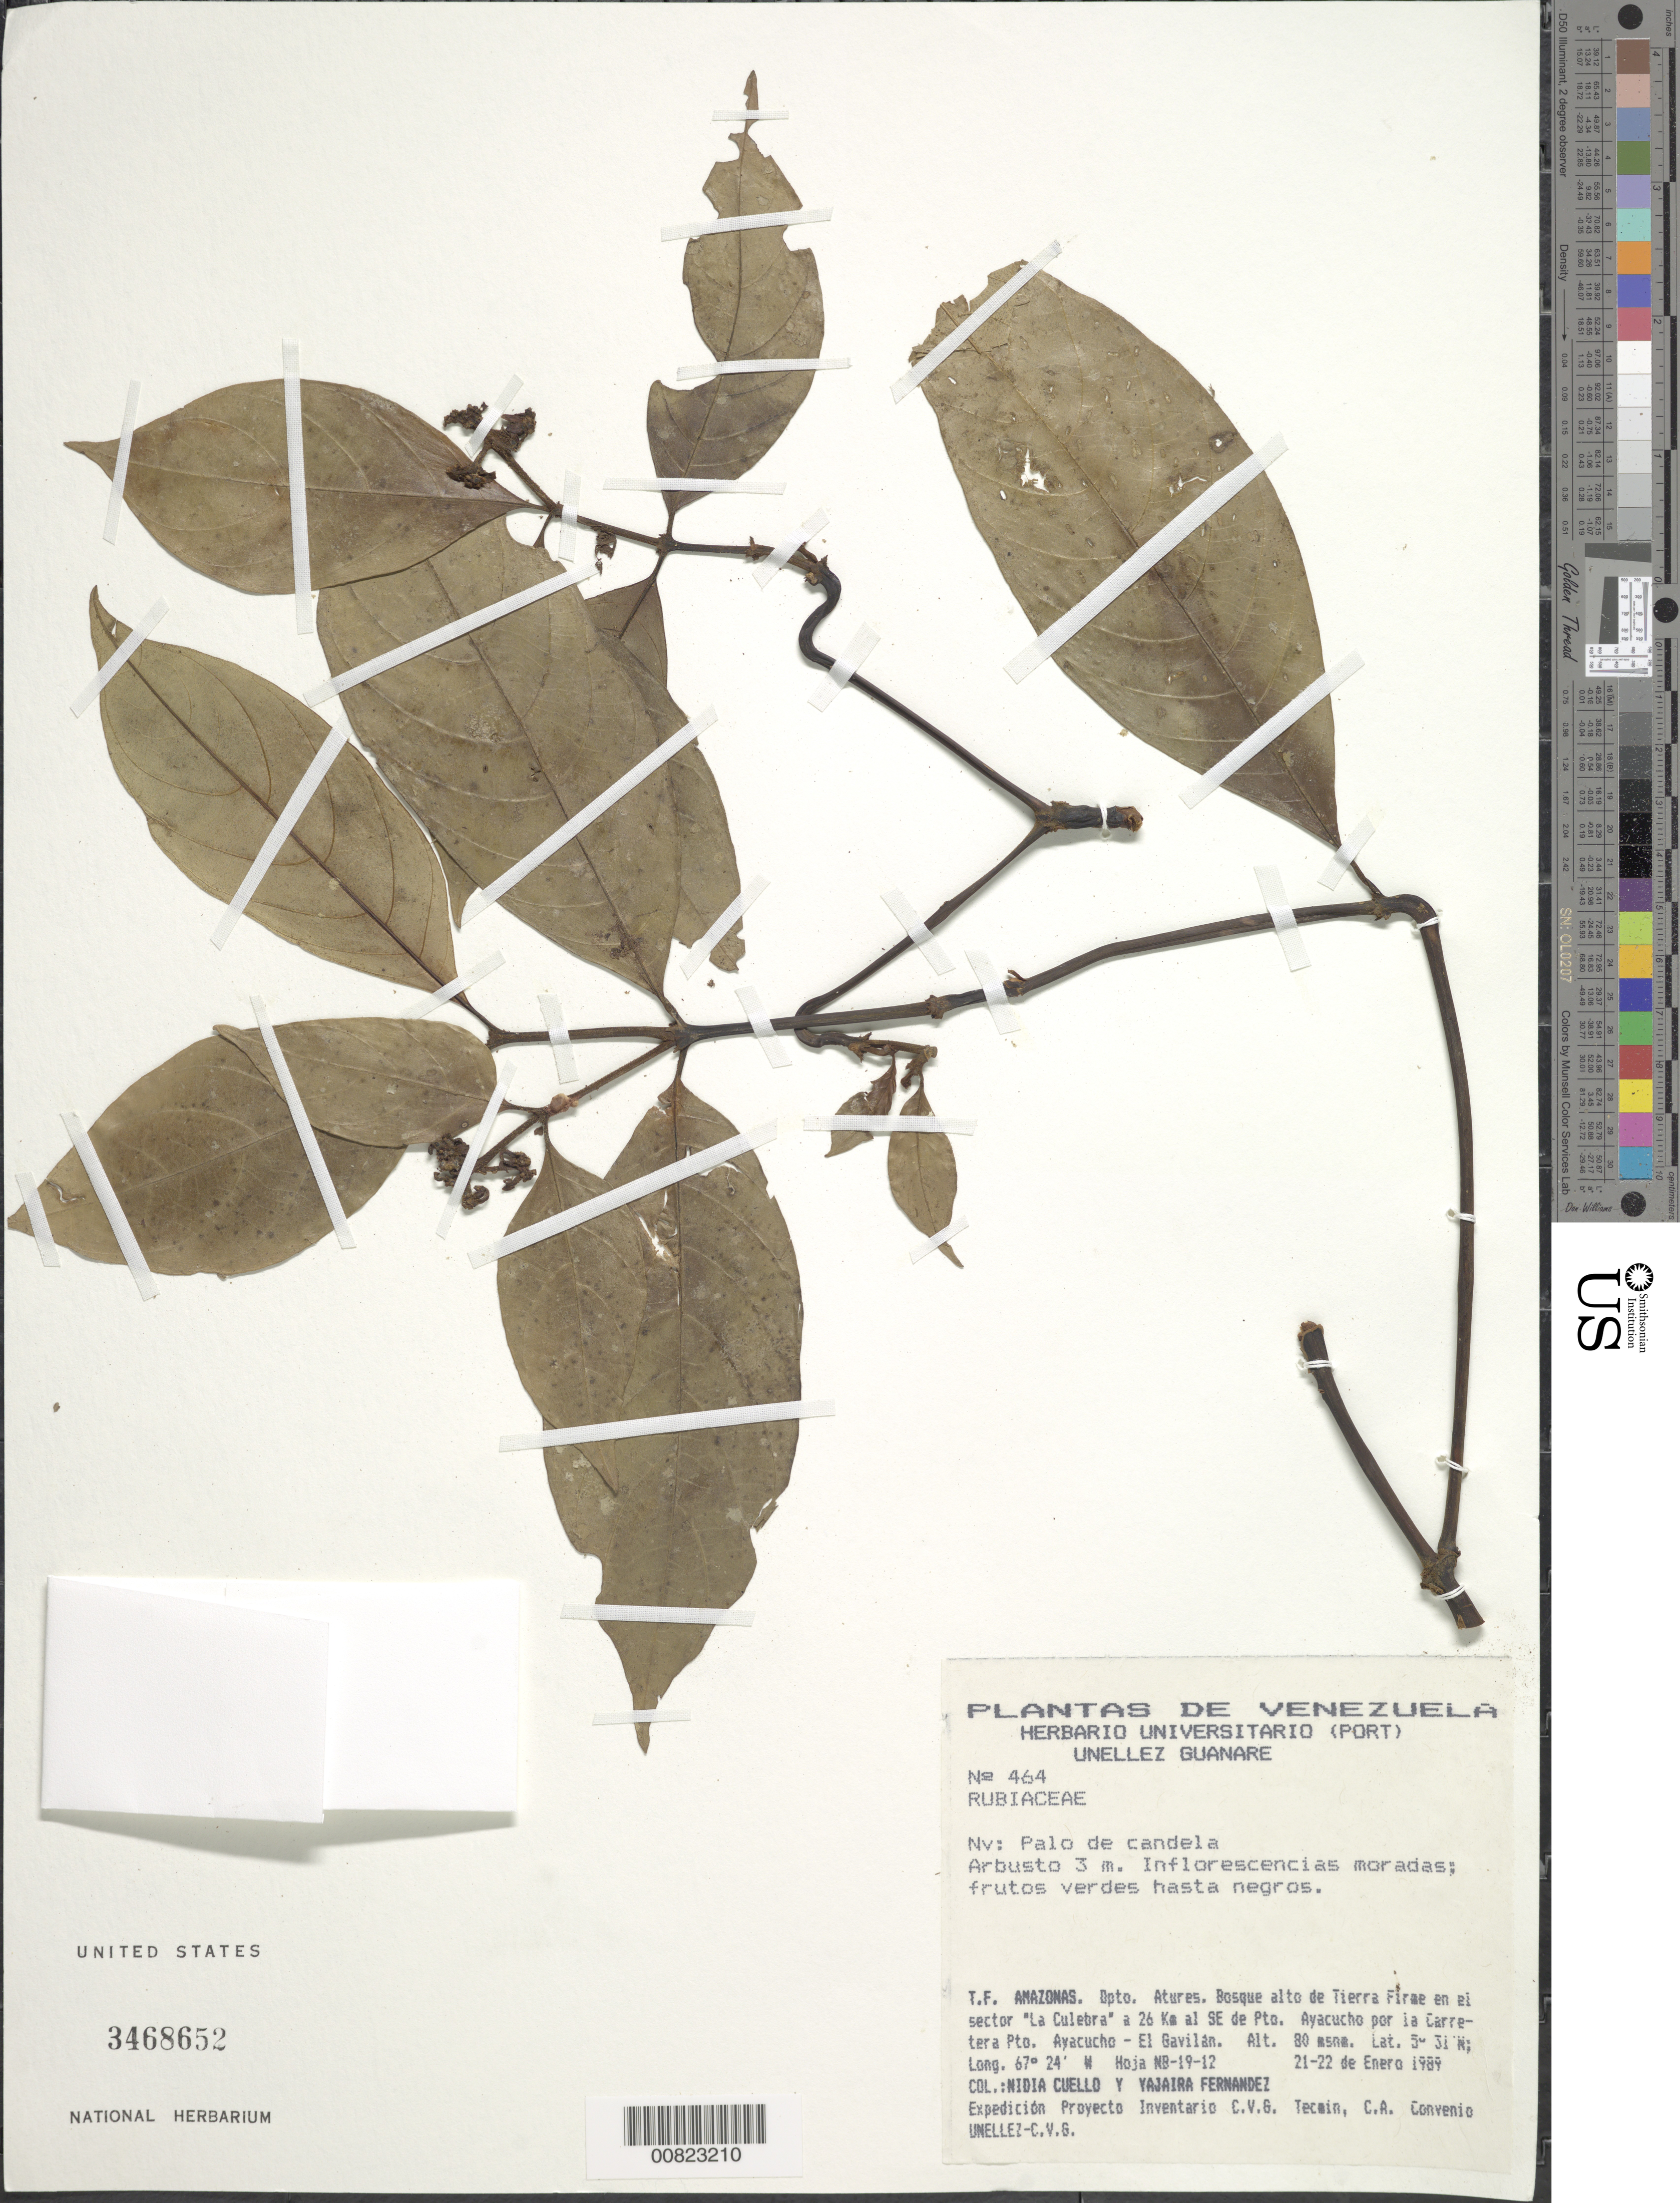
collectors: N. L. Cuello & Y. Fernandez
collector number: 464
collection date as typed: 21-Jan-89 to 22-Jan-89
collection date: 1989-01-21/1989-01-22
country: Venezuela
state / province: Amazonas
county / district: Atures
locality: Sector "La Culebra" a 26 km SE Pto. Ayacucho por la carretera Pto Ayacucho - El Gavilan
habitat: Bosque alto de tierra firme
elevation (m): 80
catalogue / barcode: US 3468652